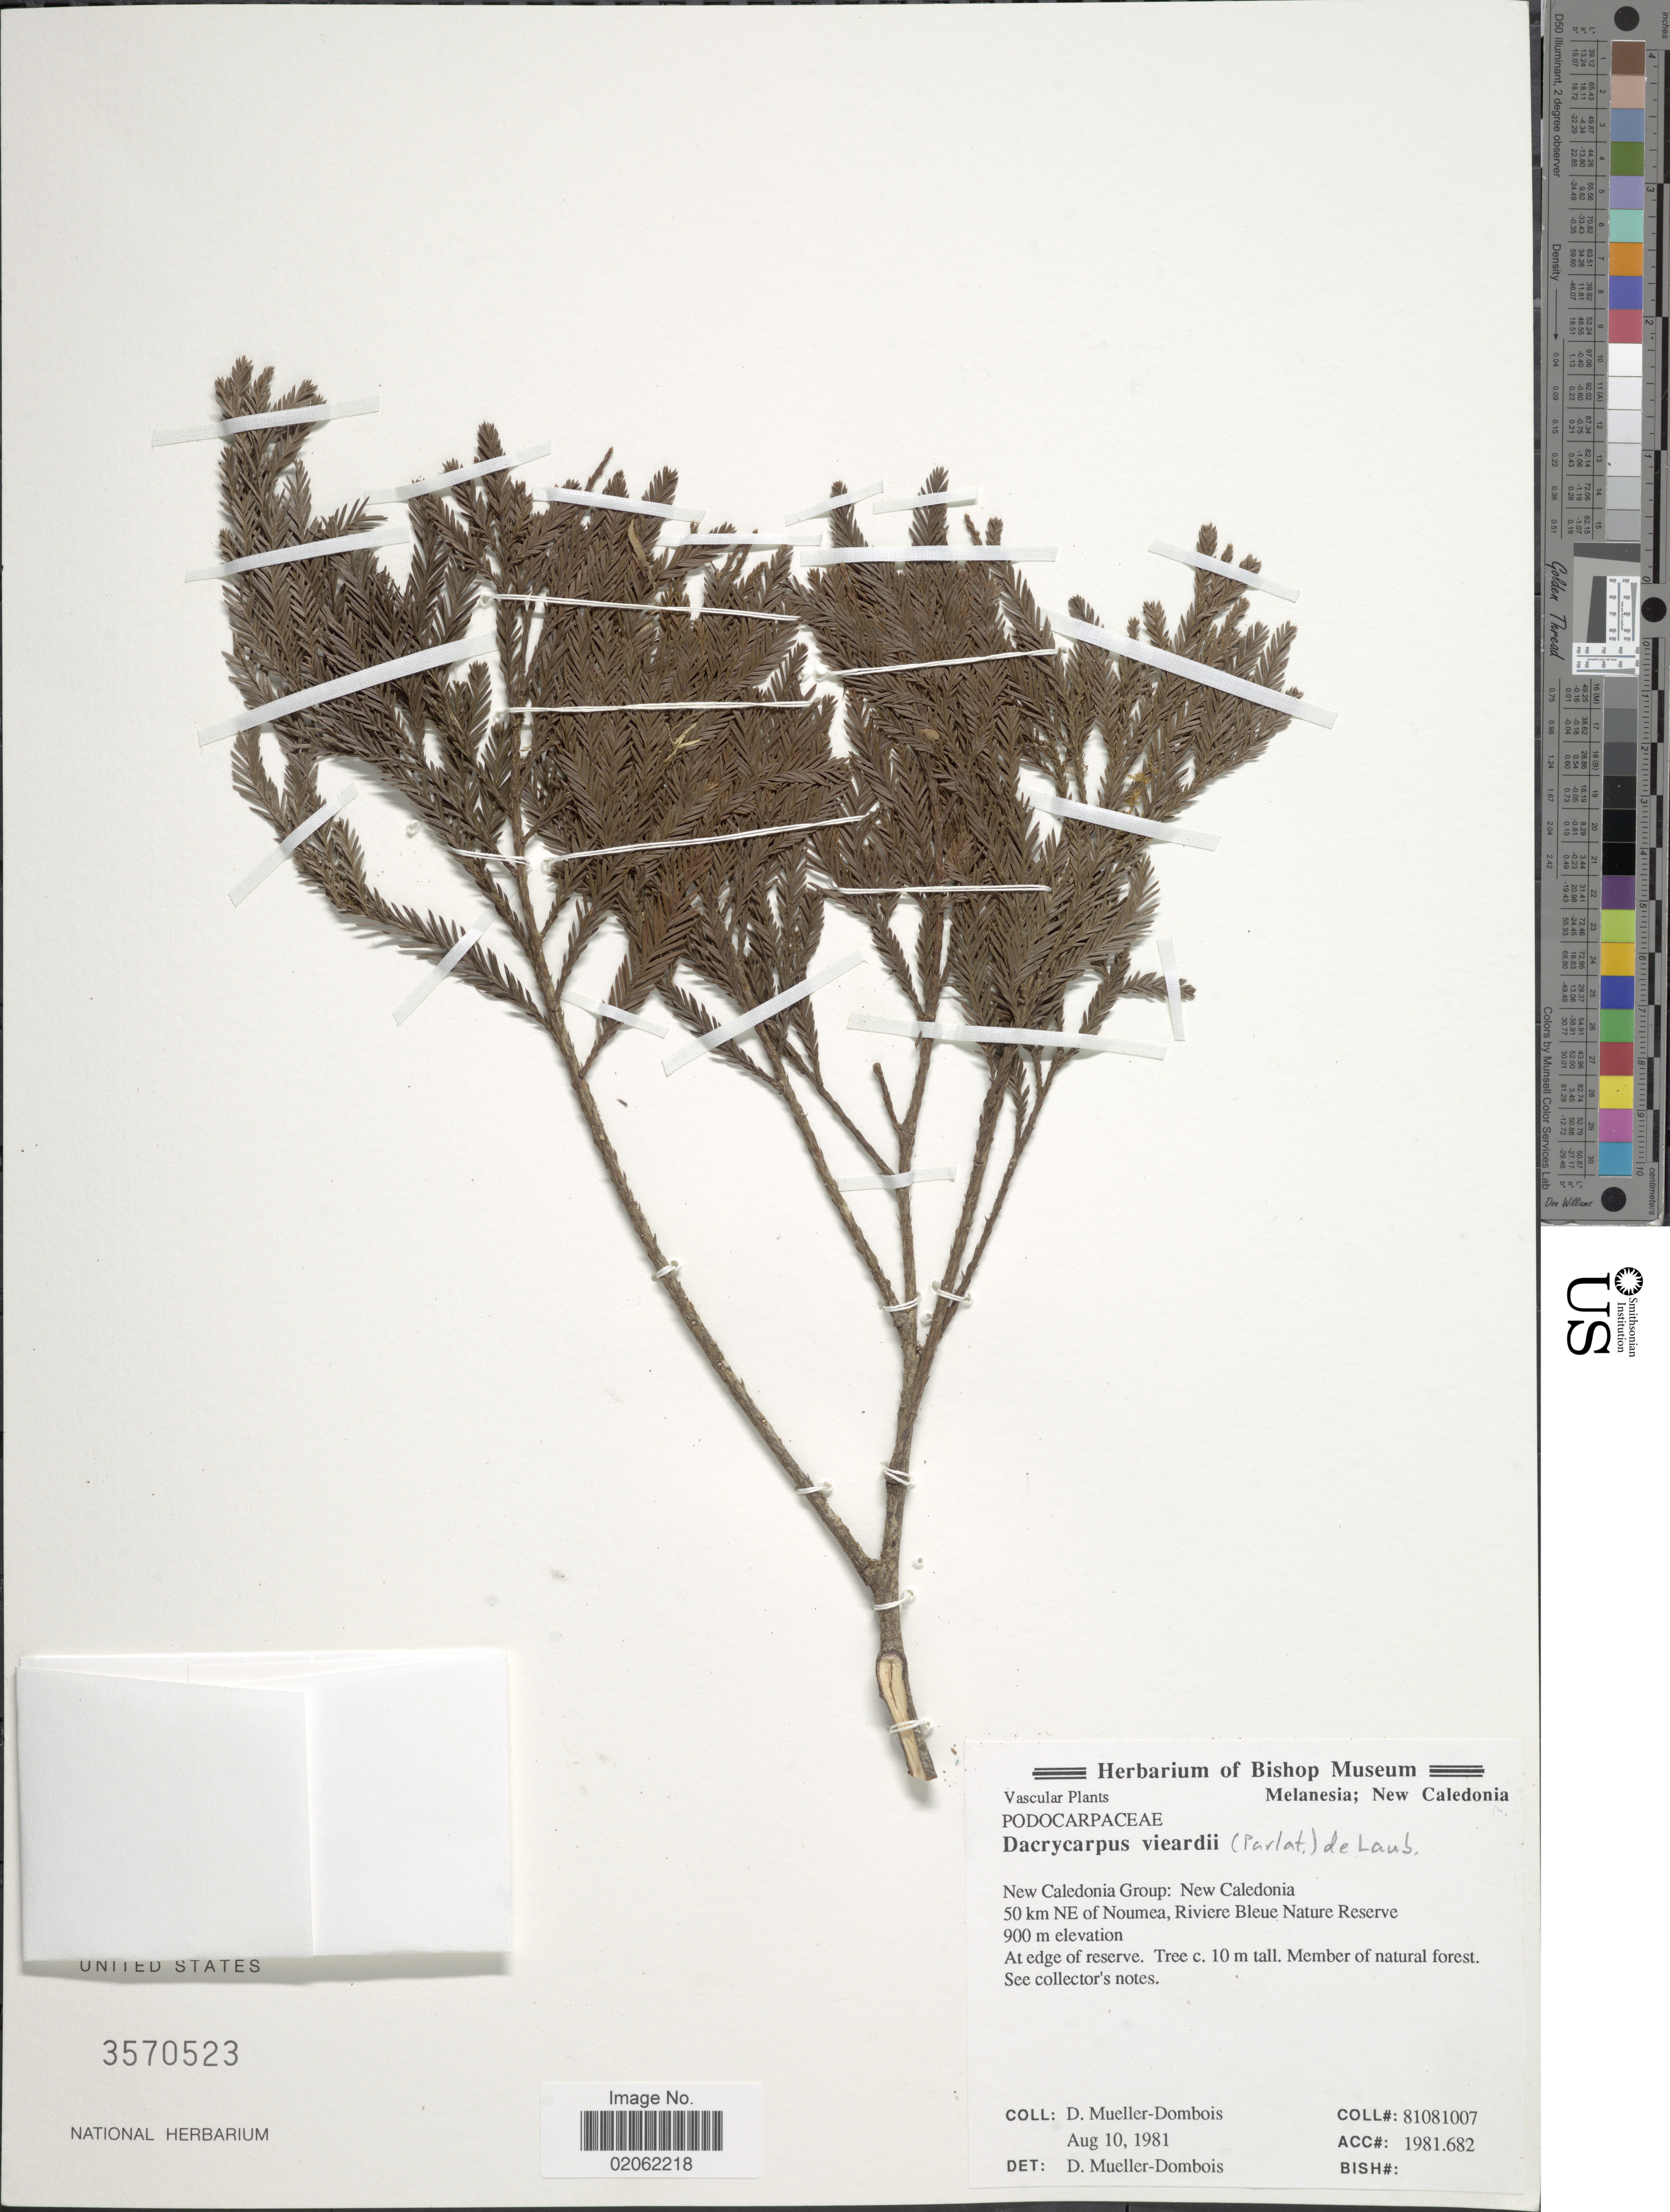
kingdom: Plantae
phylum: Tracheophyta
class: Pinopsida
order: Pinales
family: Podocarpaceae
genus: Dacrycarpus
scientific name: Dacrycarpus vieillardii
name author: (Parl.) de Laub.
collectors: D. Mueller-Dombois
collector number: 81081007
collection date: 1981-08-10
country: New Caledonia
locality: New Caledonia Group, 50 km NE of Noumea, Riviere Vleue Nature Reserve, at edge of reserve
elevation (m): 900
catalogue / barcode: US 3570523